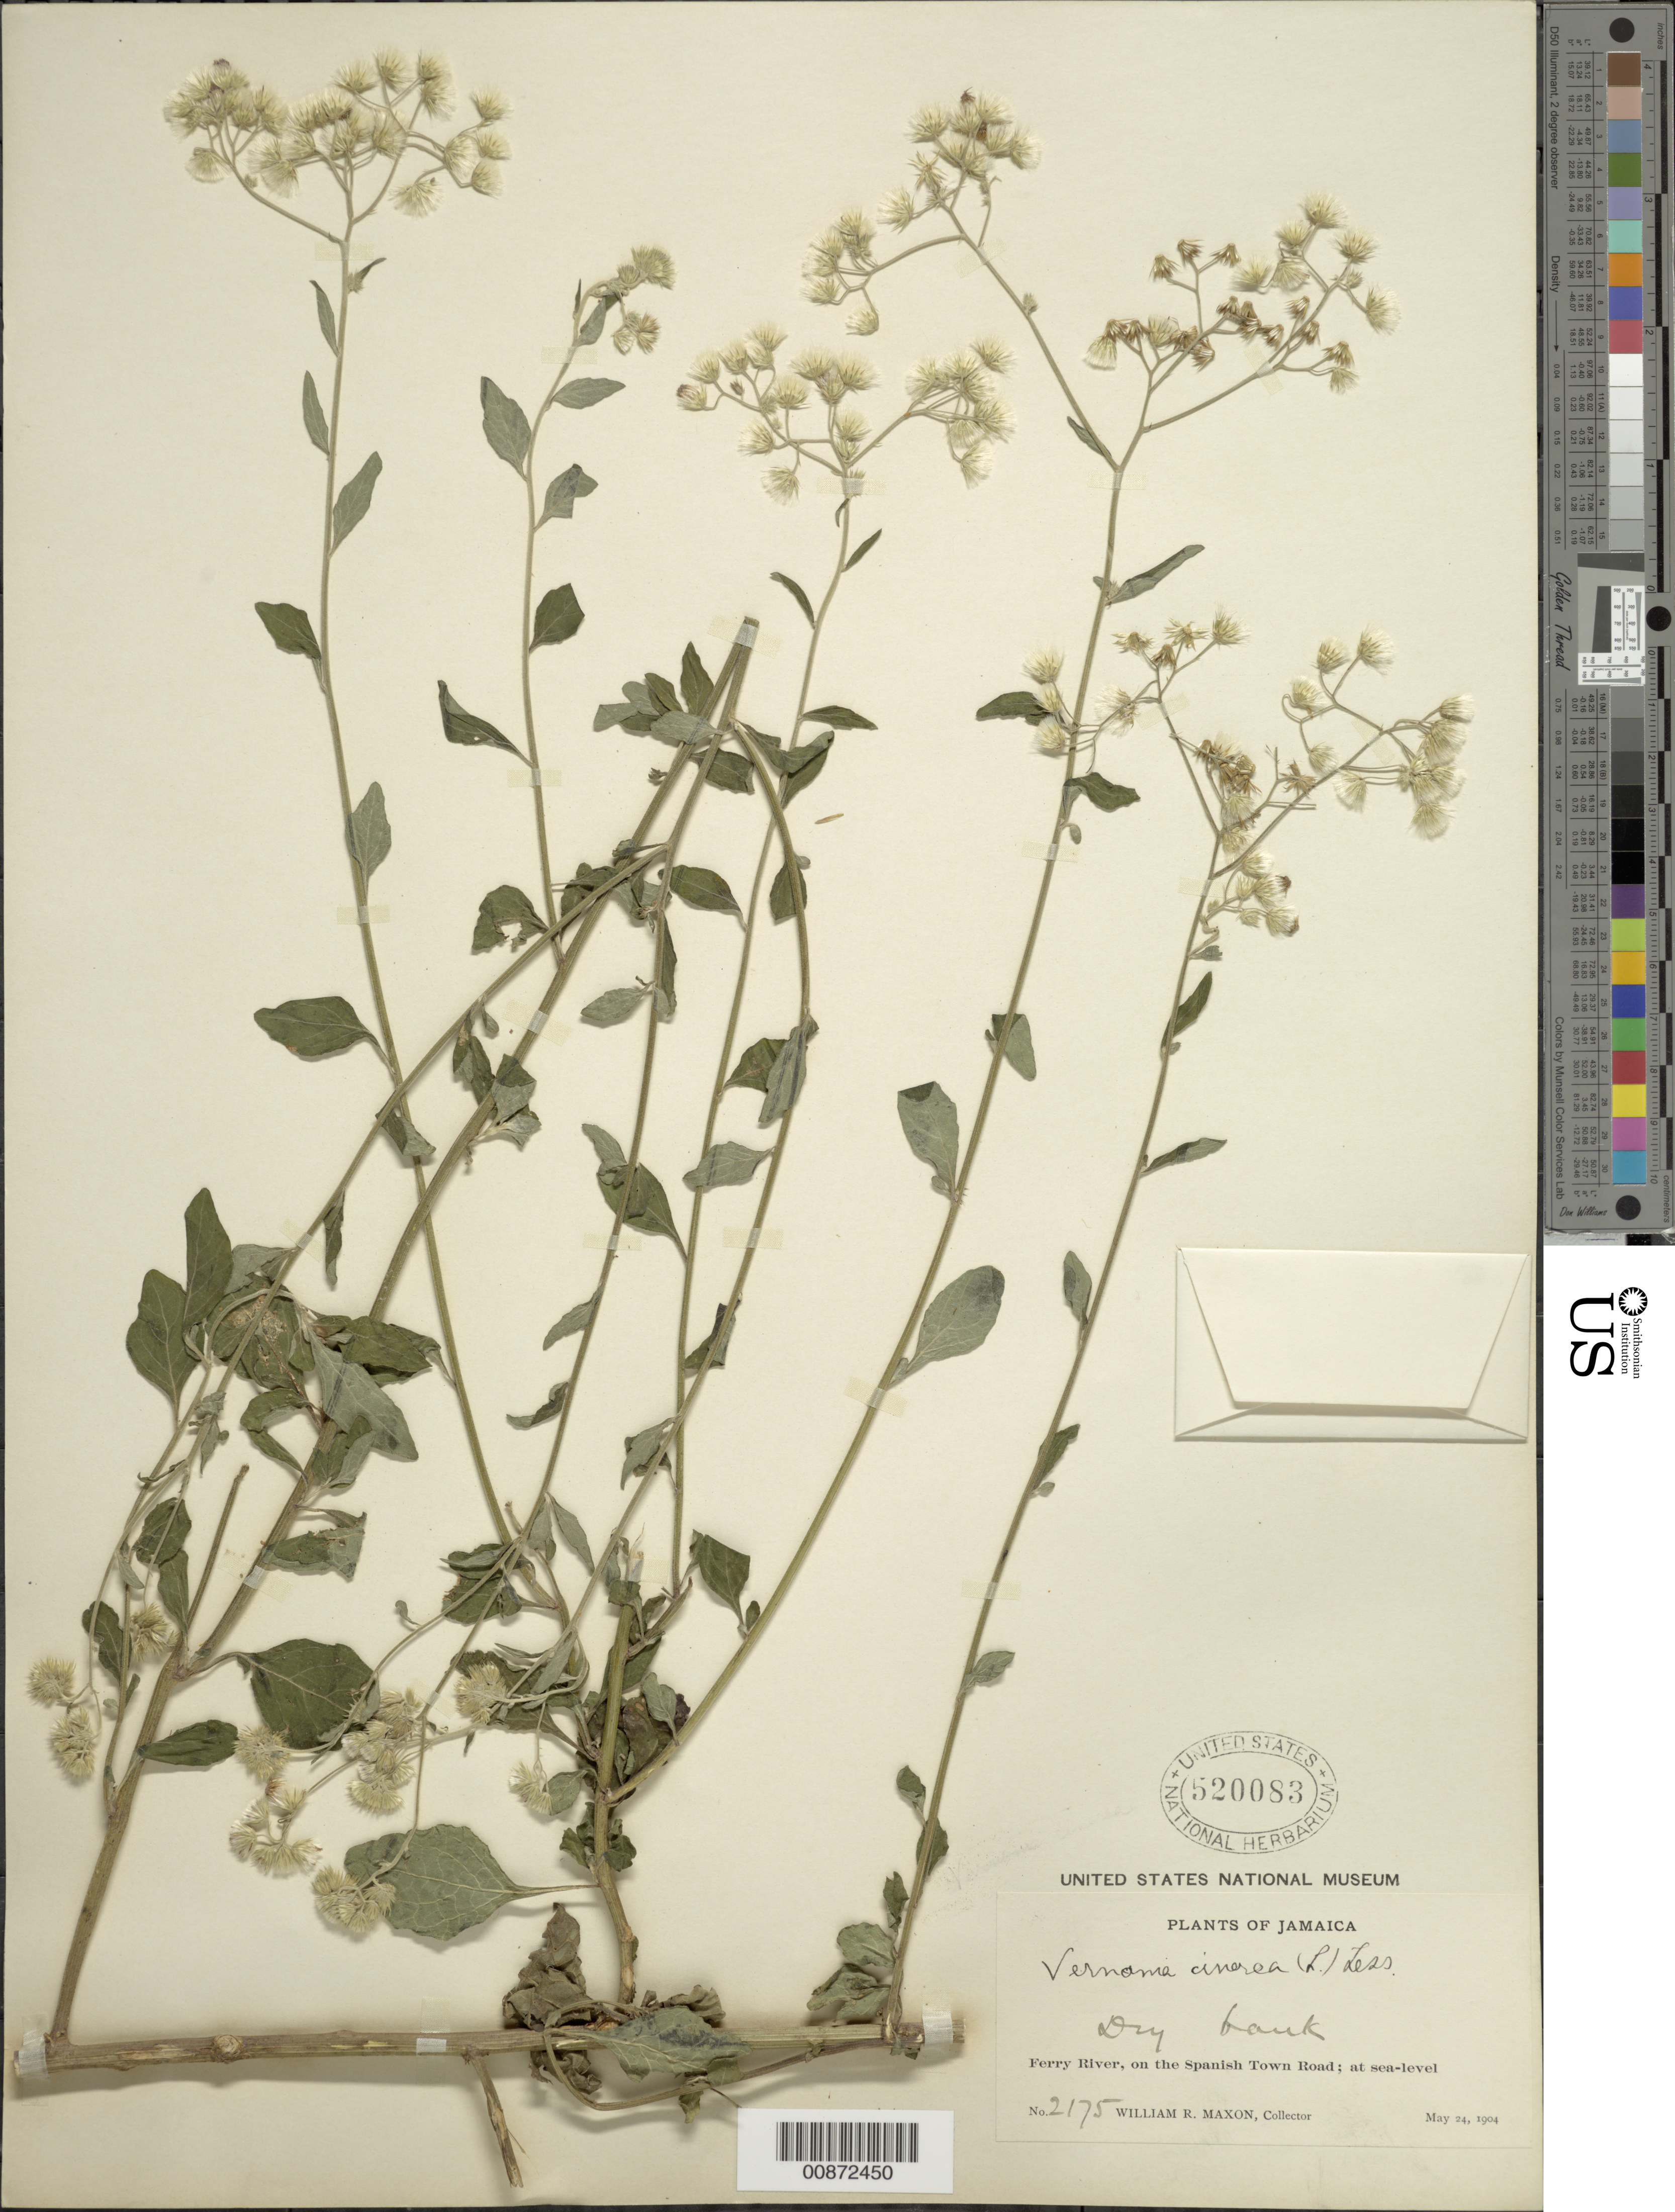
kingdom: Plantae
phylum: Tracheophyta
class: Magnoliopsida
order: Asterales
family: Asteraceae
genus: Cyanthillium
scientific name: Cyanthillium cinereum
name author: (L.) H. Rob.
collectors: W. R. Maxon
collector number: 2175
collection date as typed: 24 May 1904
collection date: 1904-05-24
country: Jamaica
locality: Ferry River, on Spanish Town Road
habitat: Dry bank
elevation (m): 0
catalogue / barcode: US 520083